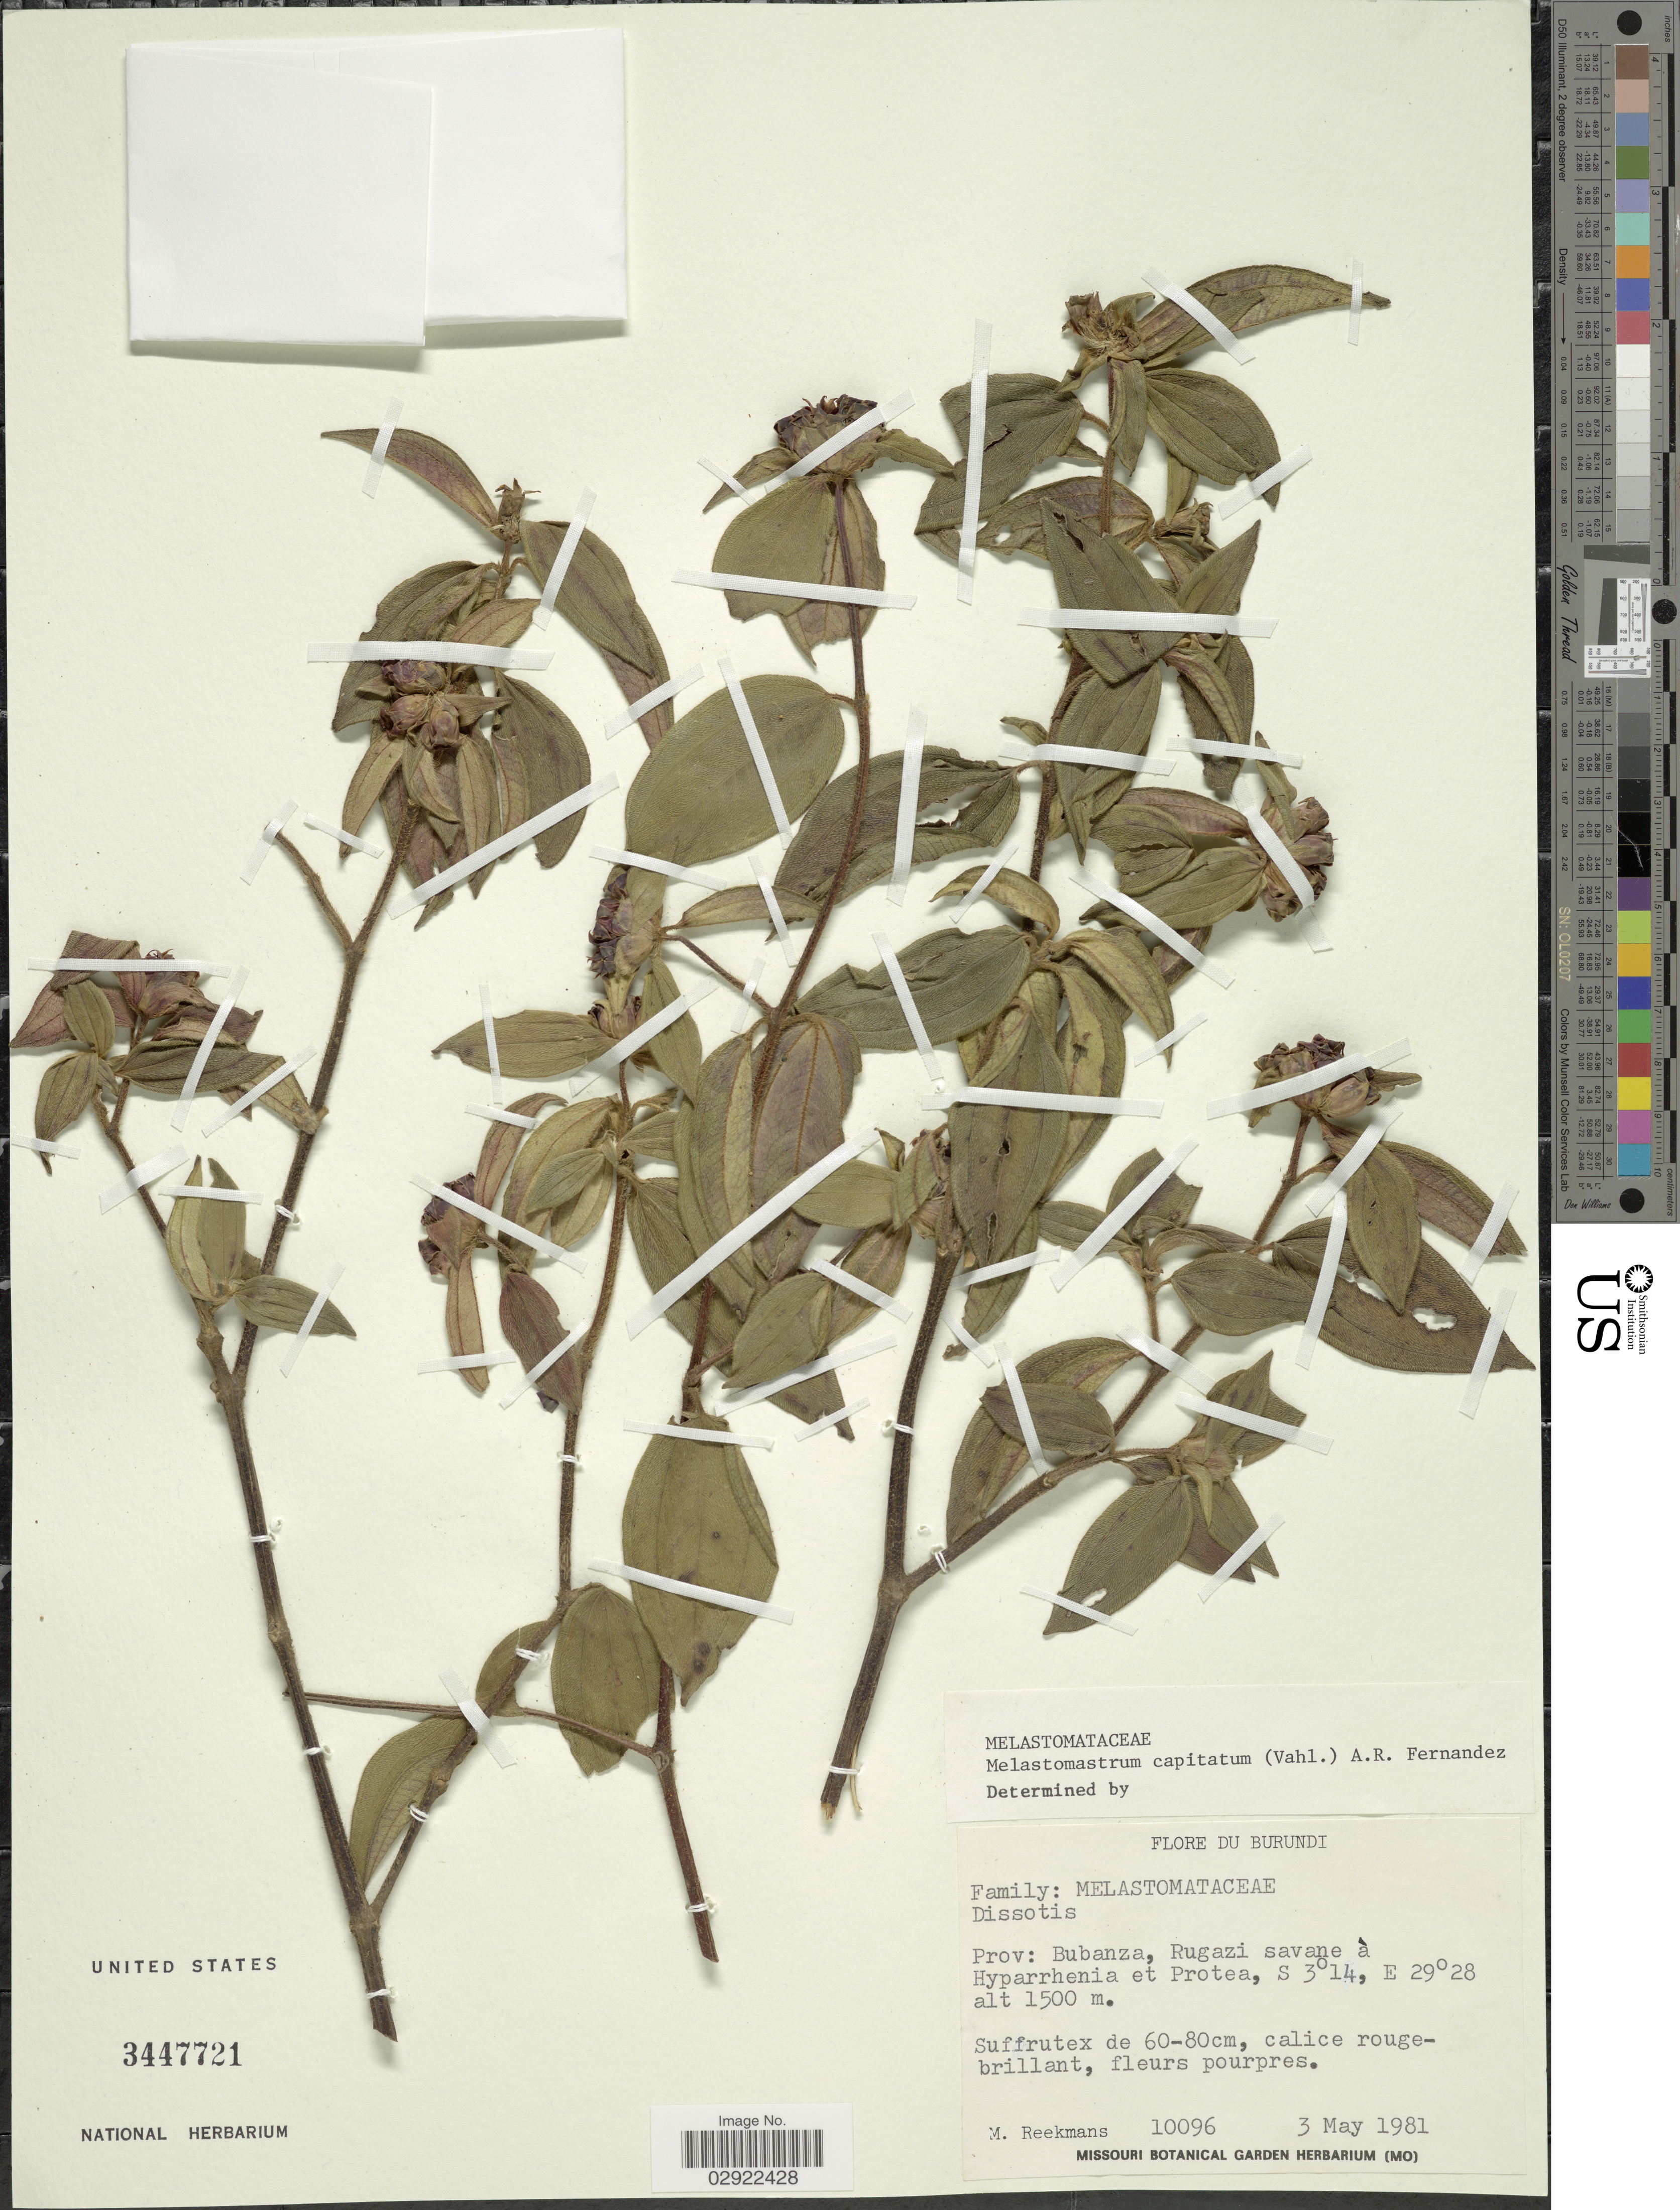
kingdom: Plantae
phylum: Tracheophyta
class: Magnoliopsida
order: Myrtales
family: Melastomataceae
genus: Melastomastrum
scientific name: Melastomastrum capitatum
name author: (Vahl) A. Fern. & R. Fern.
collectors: M. Reekmans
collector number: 10096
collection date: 1981-05-03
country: Burundi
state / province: Bubanza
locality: Rugazi.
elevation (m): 1500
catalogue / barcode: US 3447721